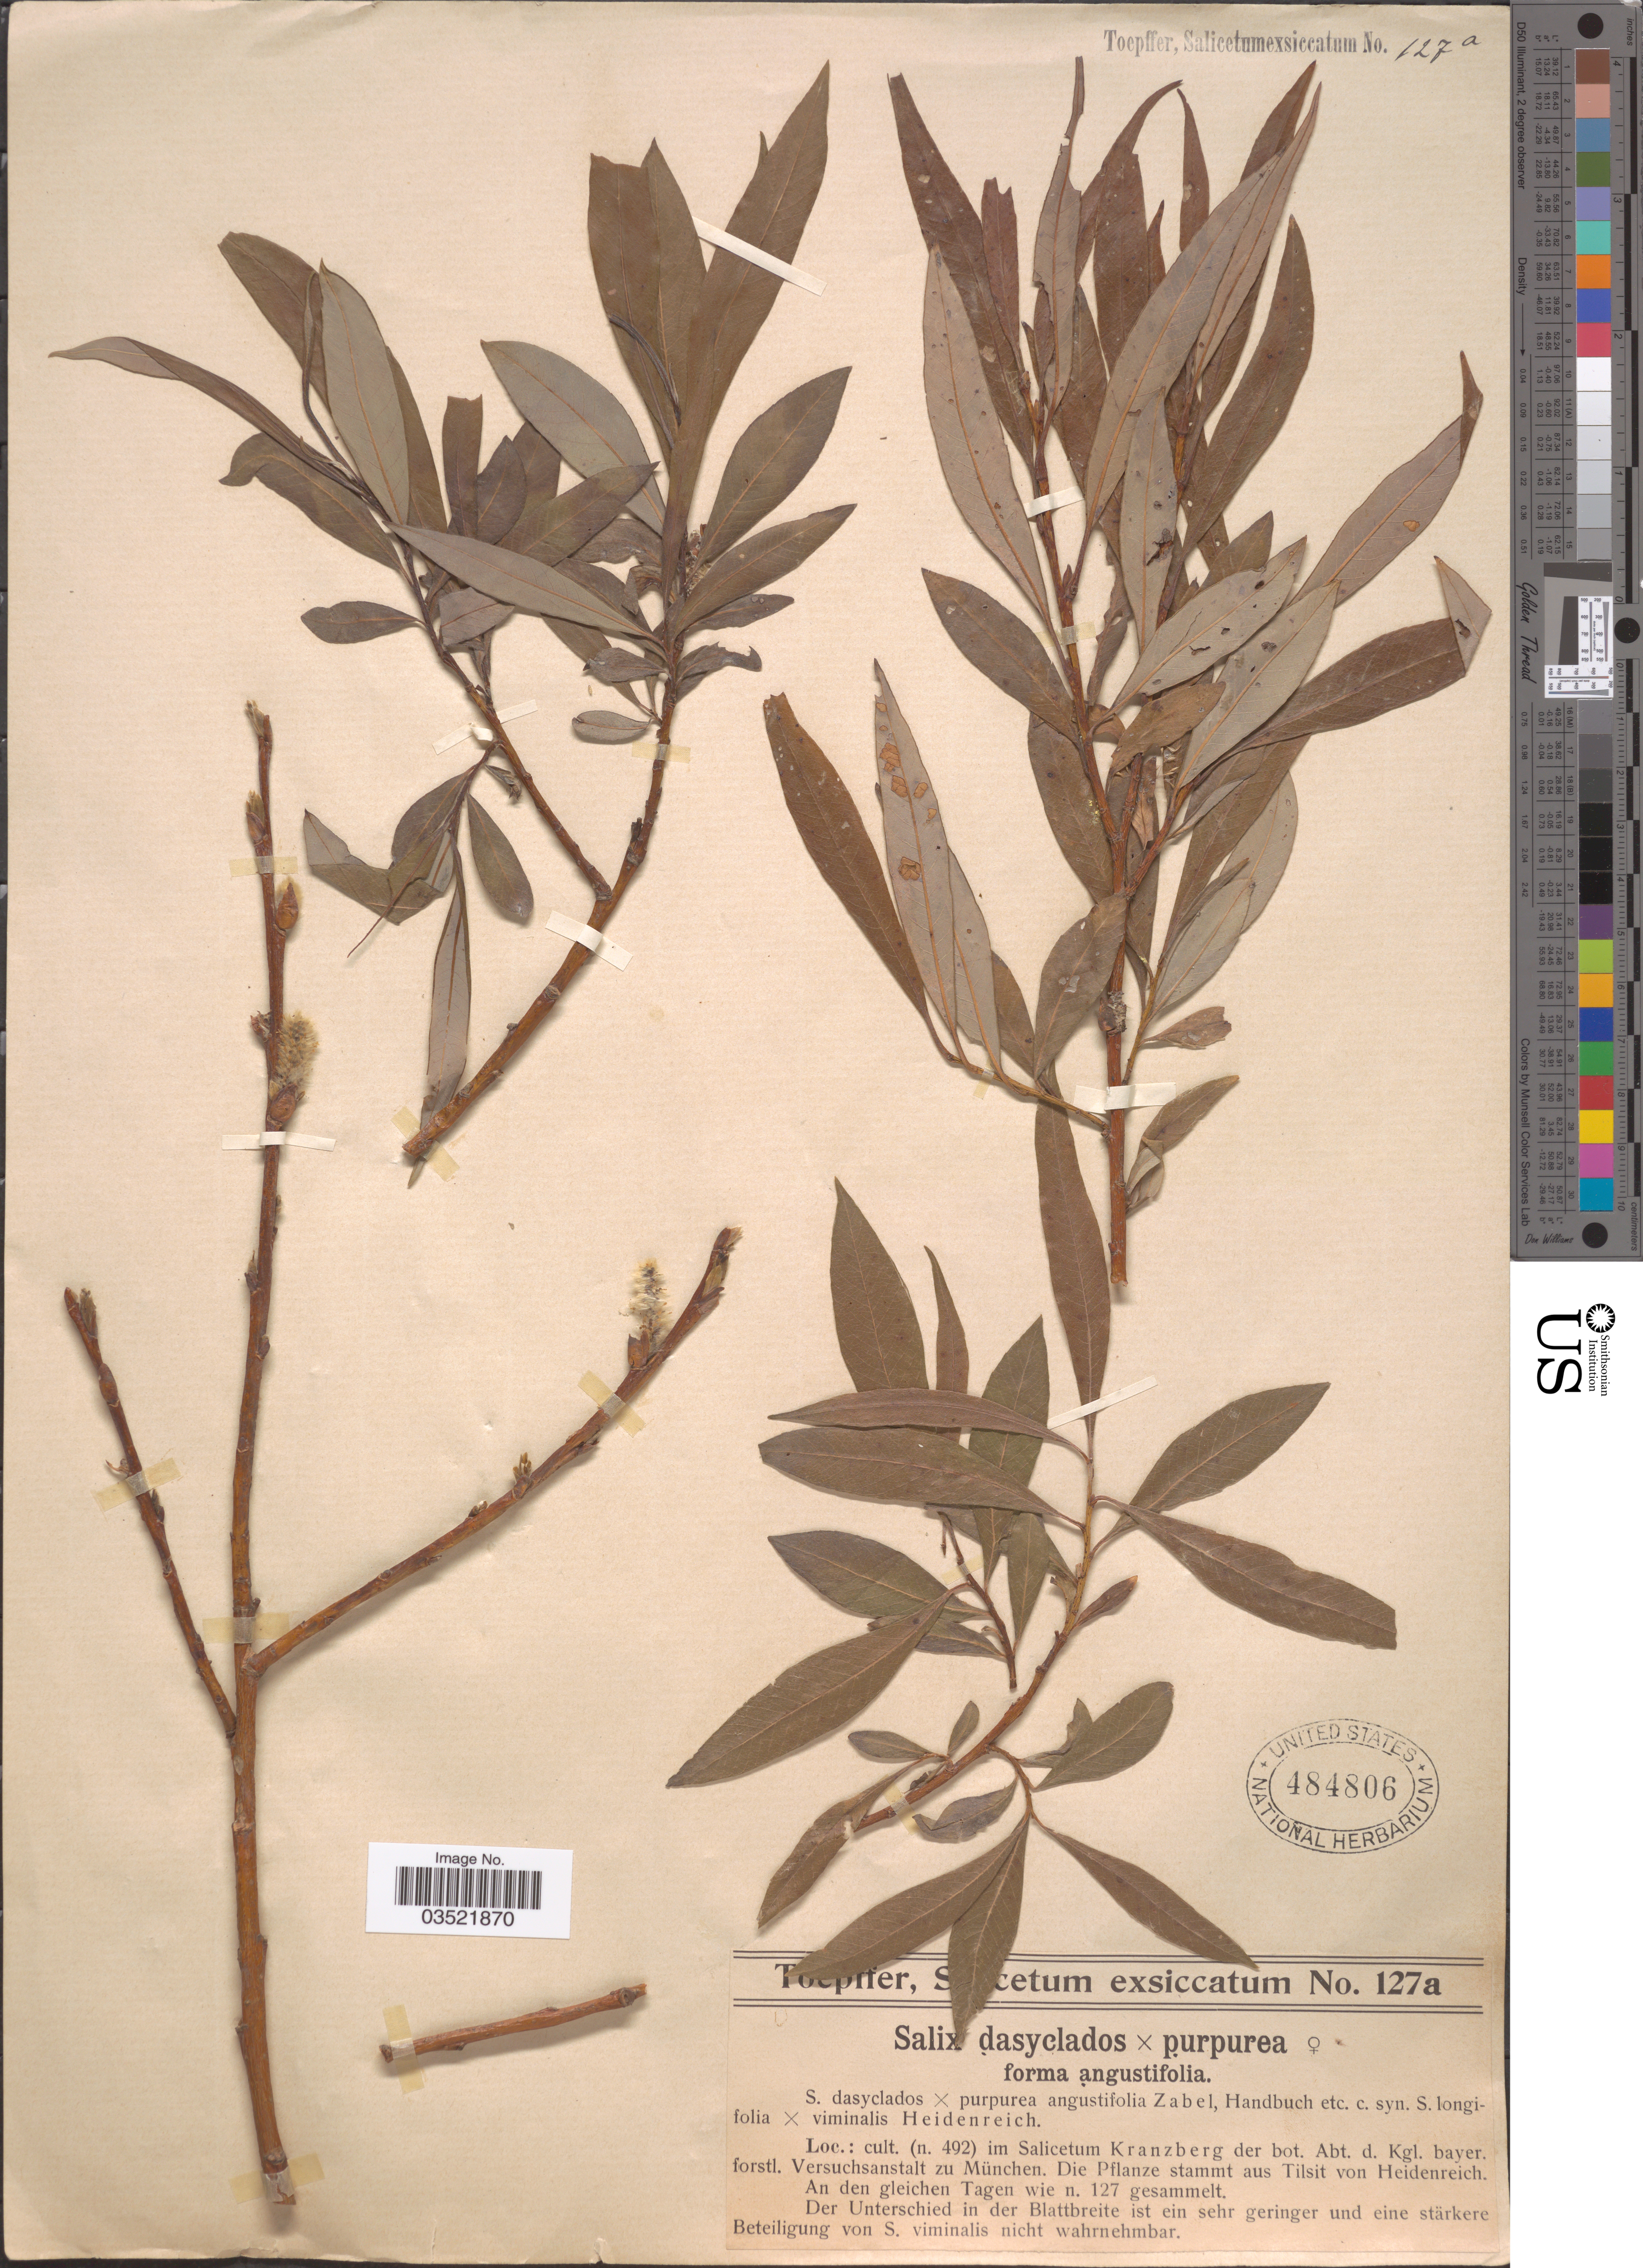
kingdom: Plantae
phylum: Tracheophyta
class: Magnoliopsida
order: Malpighiales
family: Salicaceae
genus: Salix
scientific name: Salix dasyclados x S. purpurea f. angustifolia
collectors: A. Toepffer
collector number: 127a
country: Germany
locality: Cult. (n. 492) im Salicetum Kranzberg der bot. Abt. d. Kgl. bayer. forstl. Versuchsanstalt zu München. Die Pflanze stammt aus Tilsit von Heidenreich. An den gleichen Tagen wie n. 127 gesammelt. [unsure placement]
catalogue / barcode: US 484806